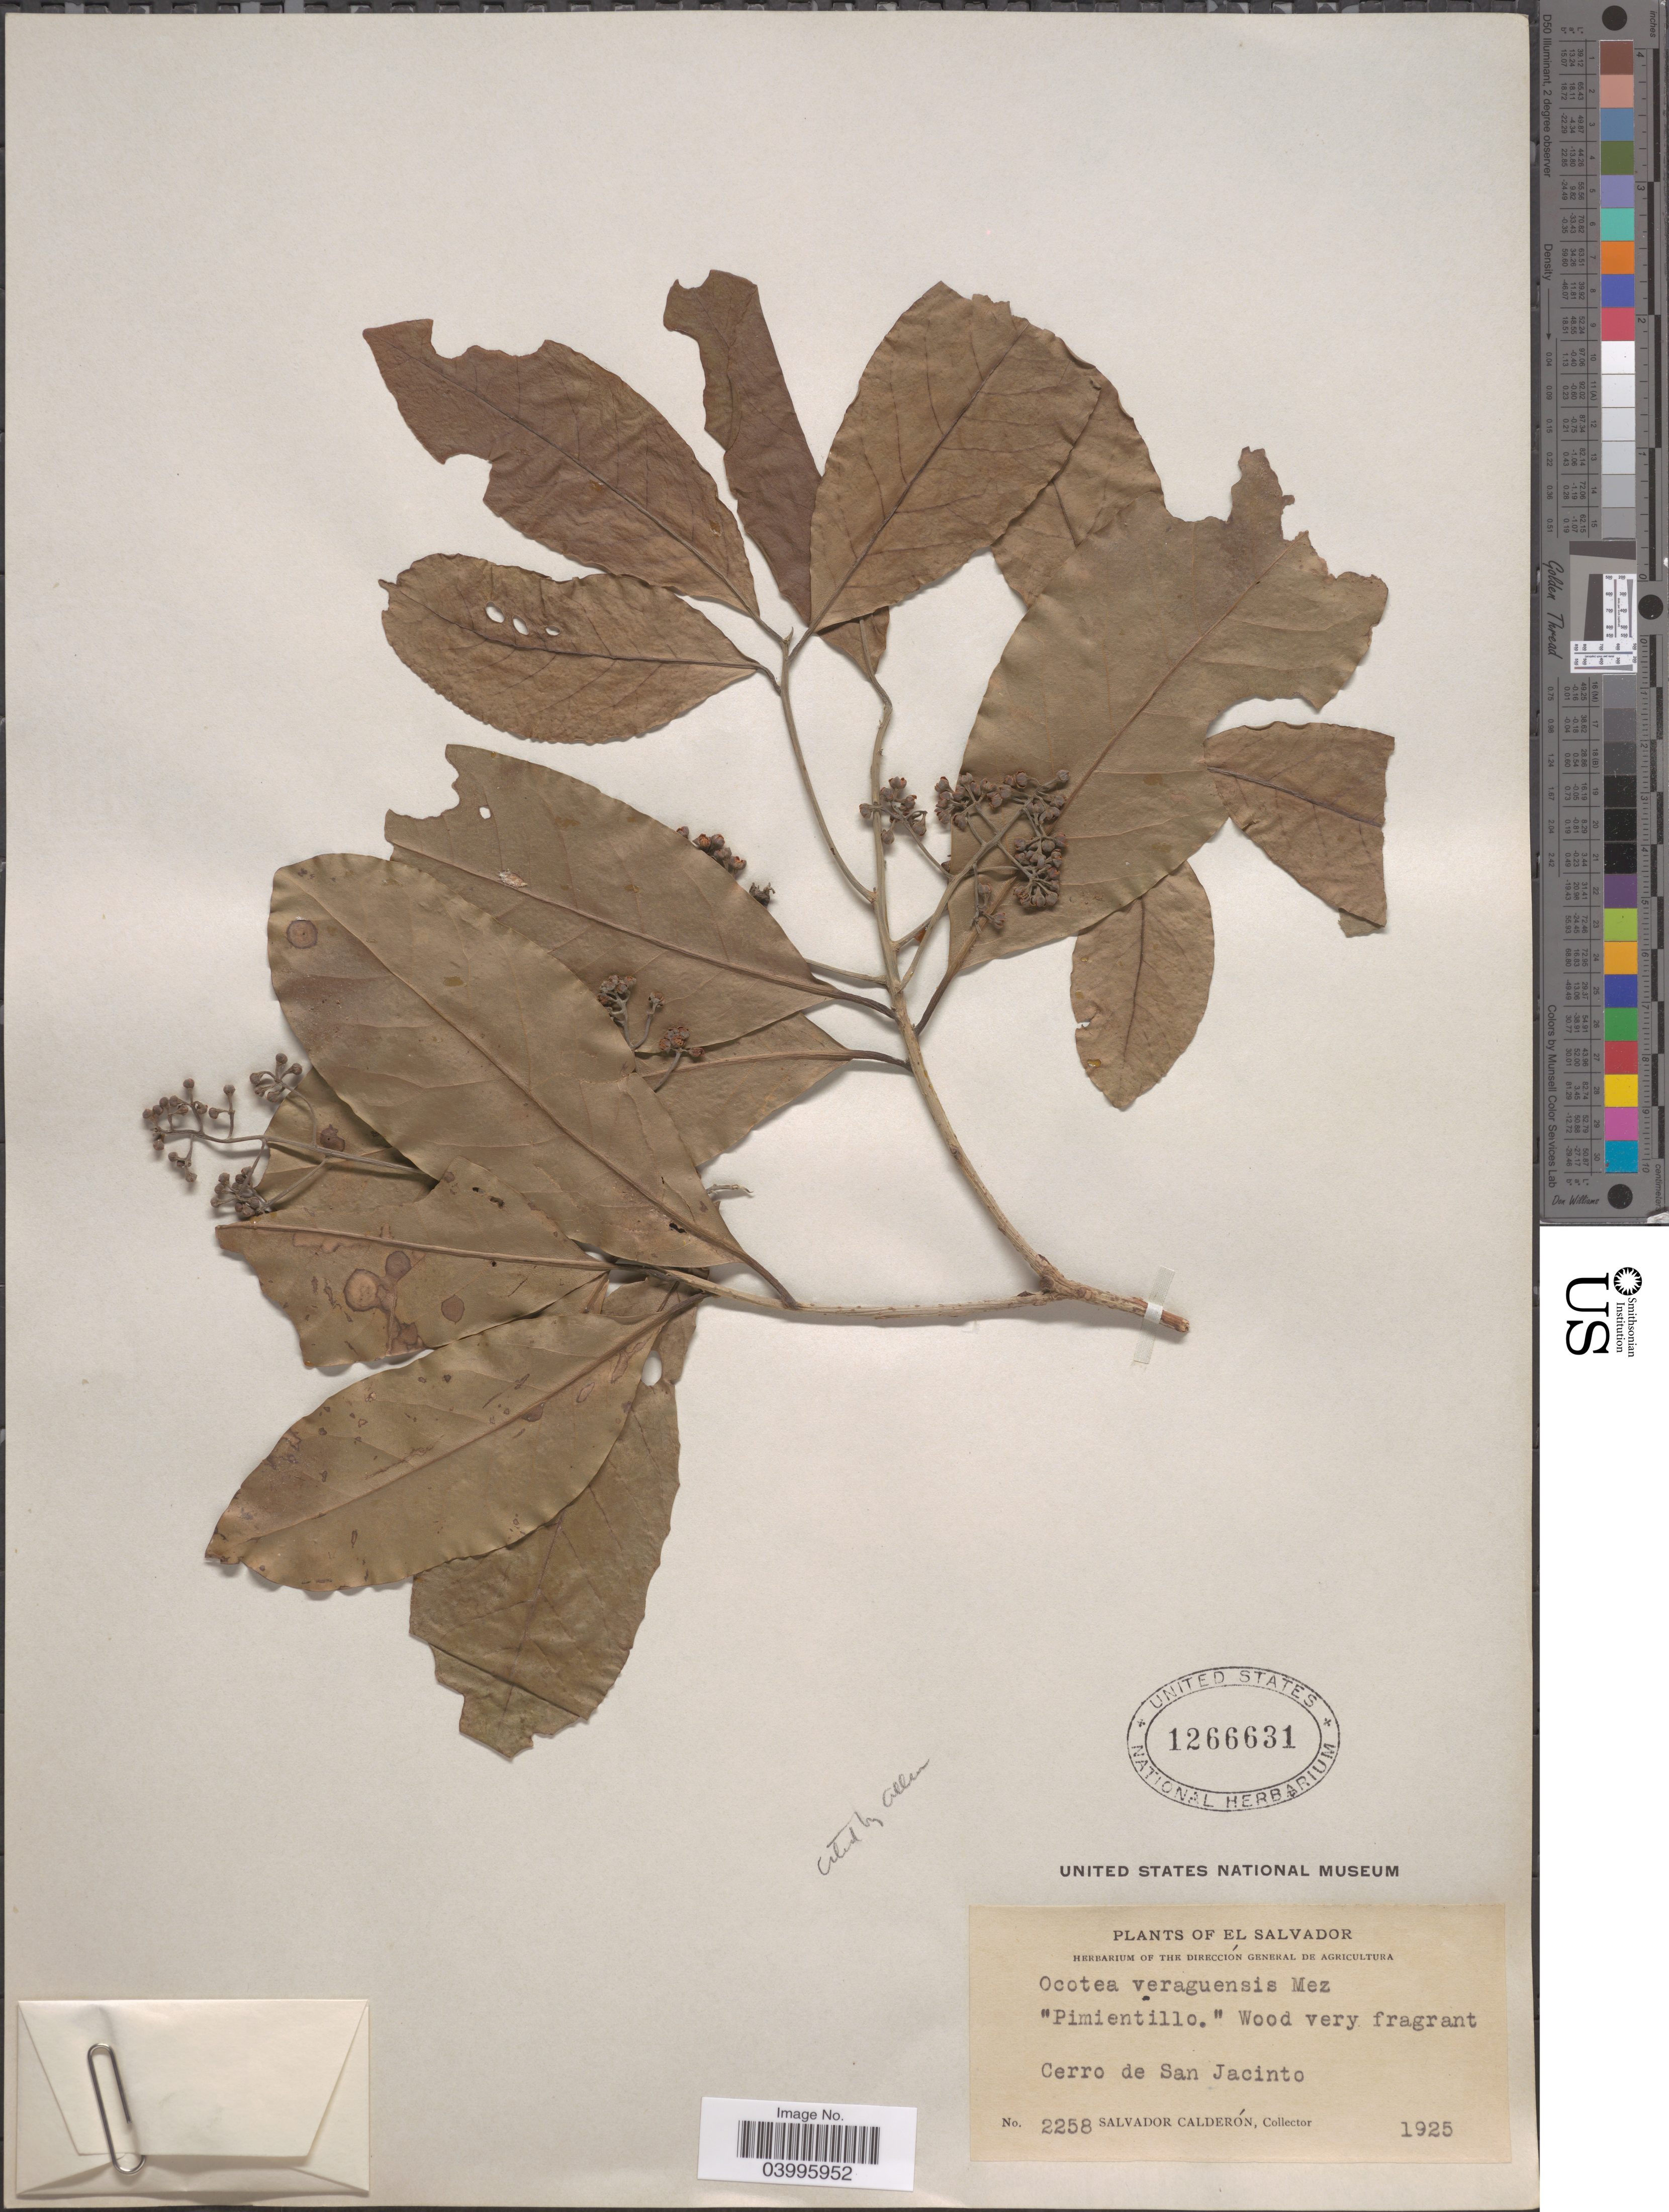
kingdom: Plantae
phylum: Tracheophyta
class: Magnoliopsida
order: Laurales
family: Lauraceae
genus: Ocotea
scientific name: Ocotea veraguensis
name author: (Meisn.) Mez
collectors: S. Calderón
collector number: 2258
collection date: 1925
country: El Salvador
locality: Cerro de San Jacinto.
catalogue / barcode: US 1266631